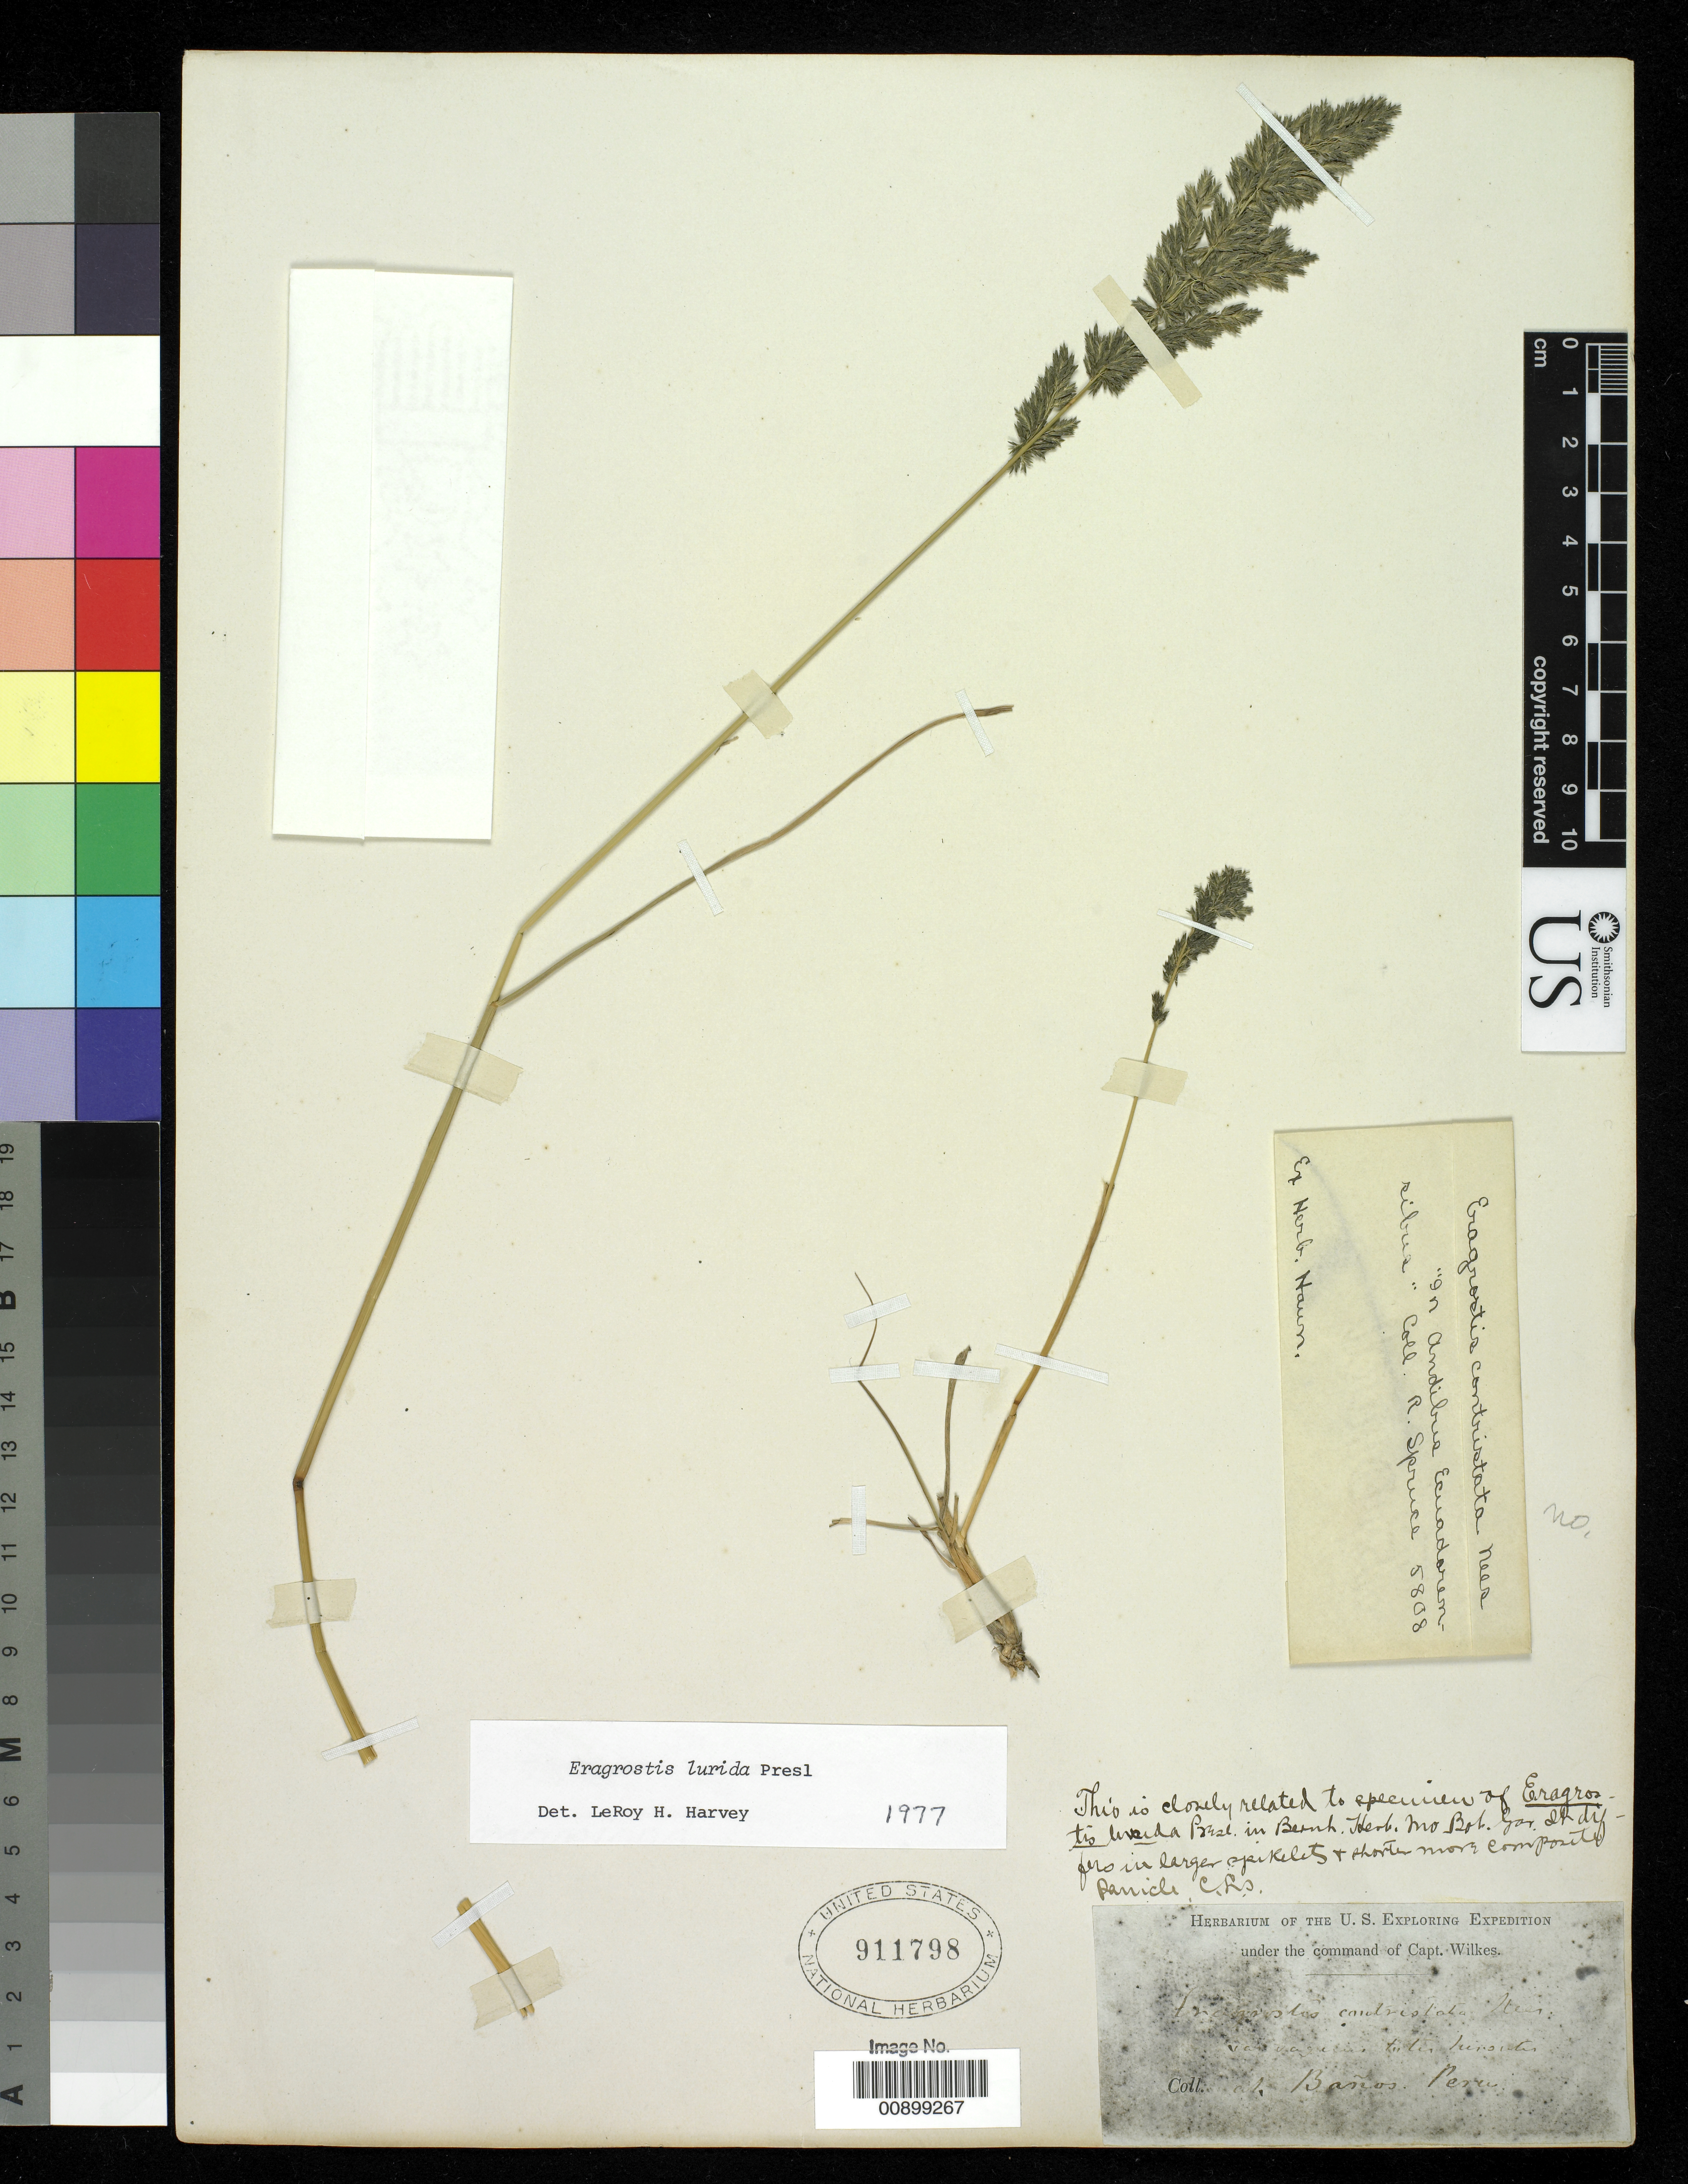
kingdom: Plantae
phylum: Tracheophyta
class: Liliopsida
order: Poales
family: Poaceae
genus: Eragrostis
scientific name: Eragrostis lurida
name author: J. Presl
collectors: Wilkes Explor. Exped.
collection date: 1838/1842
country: Peru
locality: Banos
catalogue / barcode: US 911798